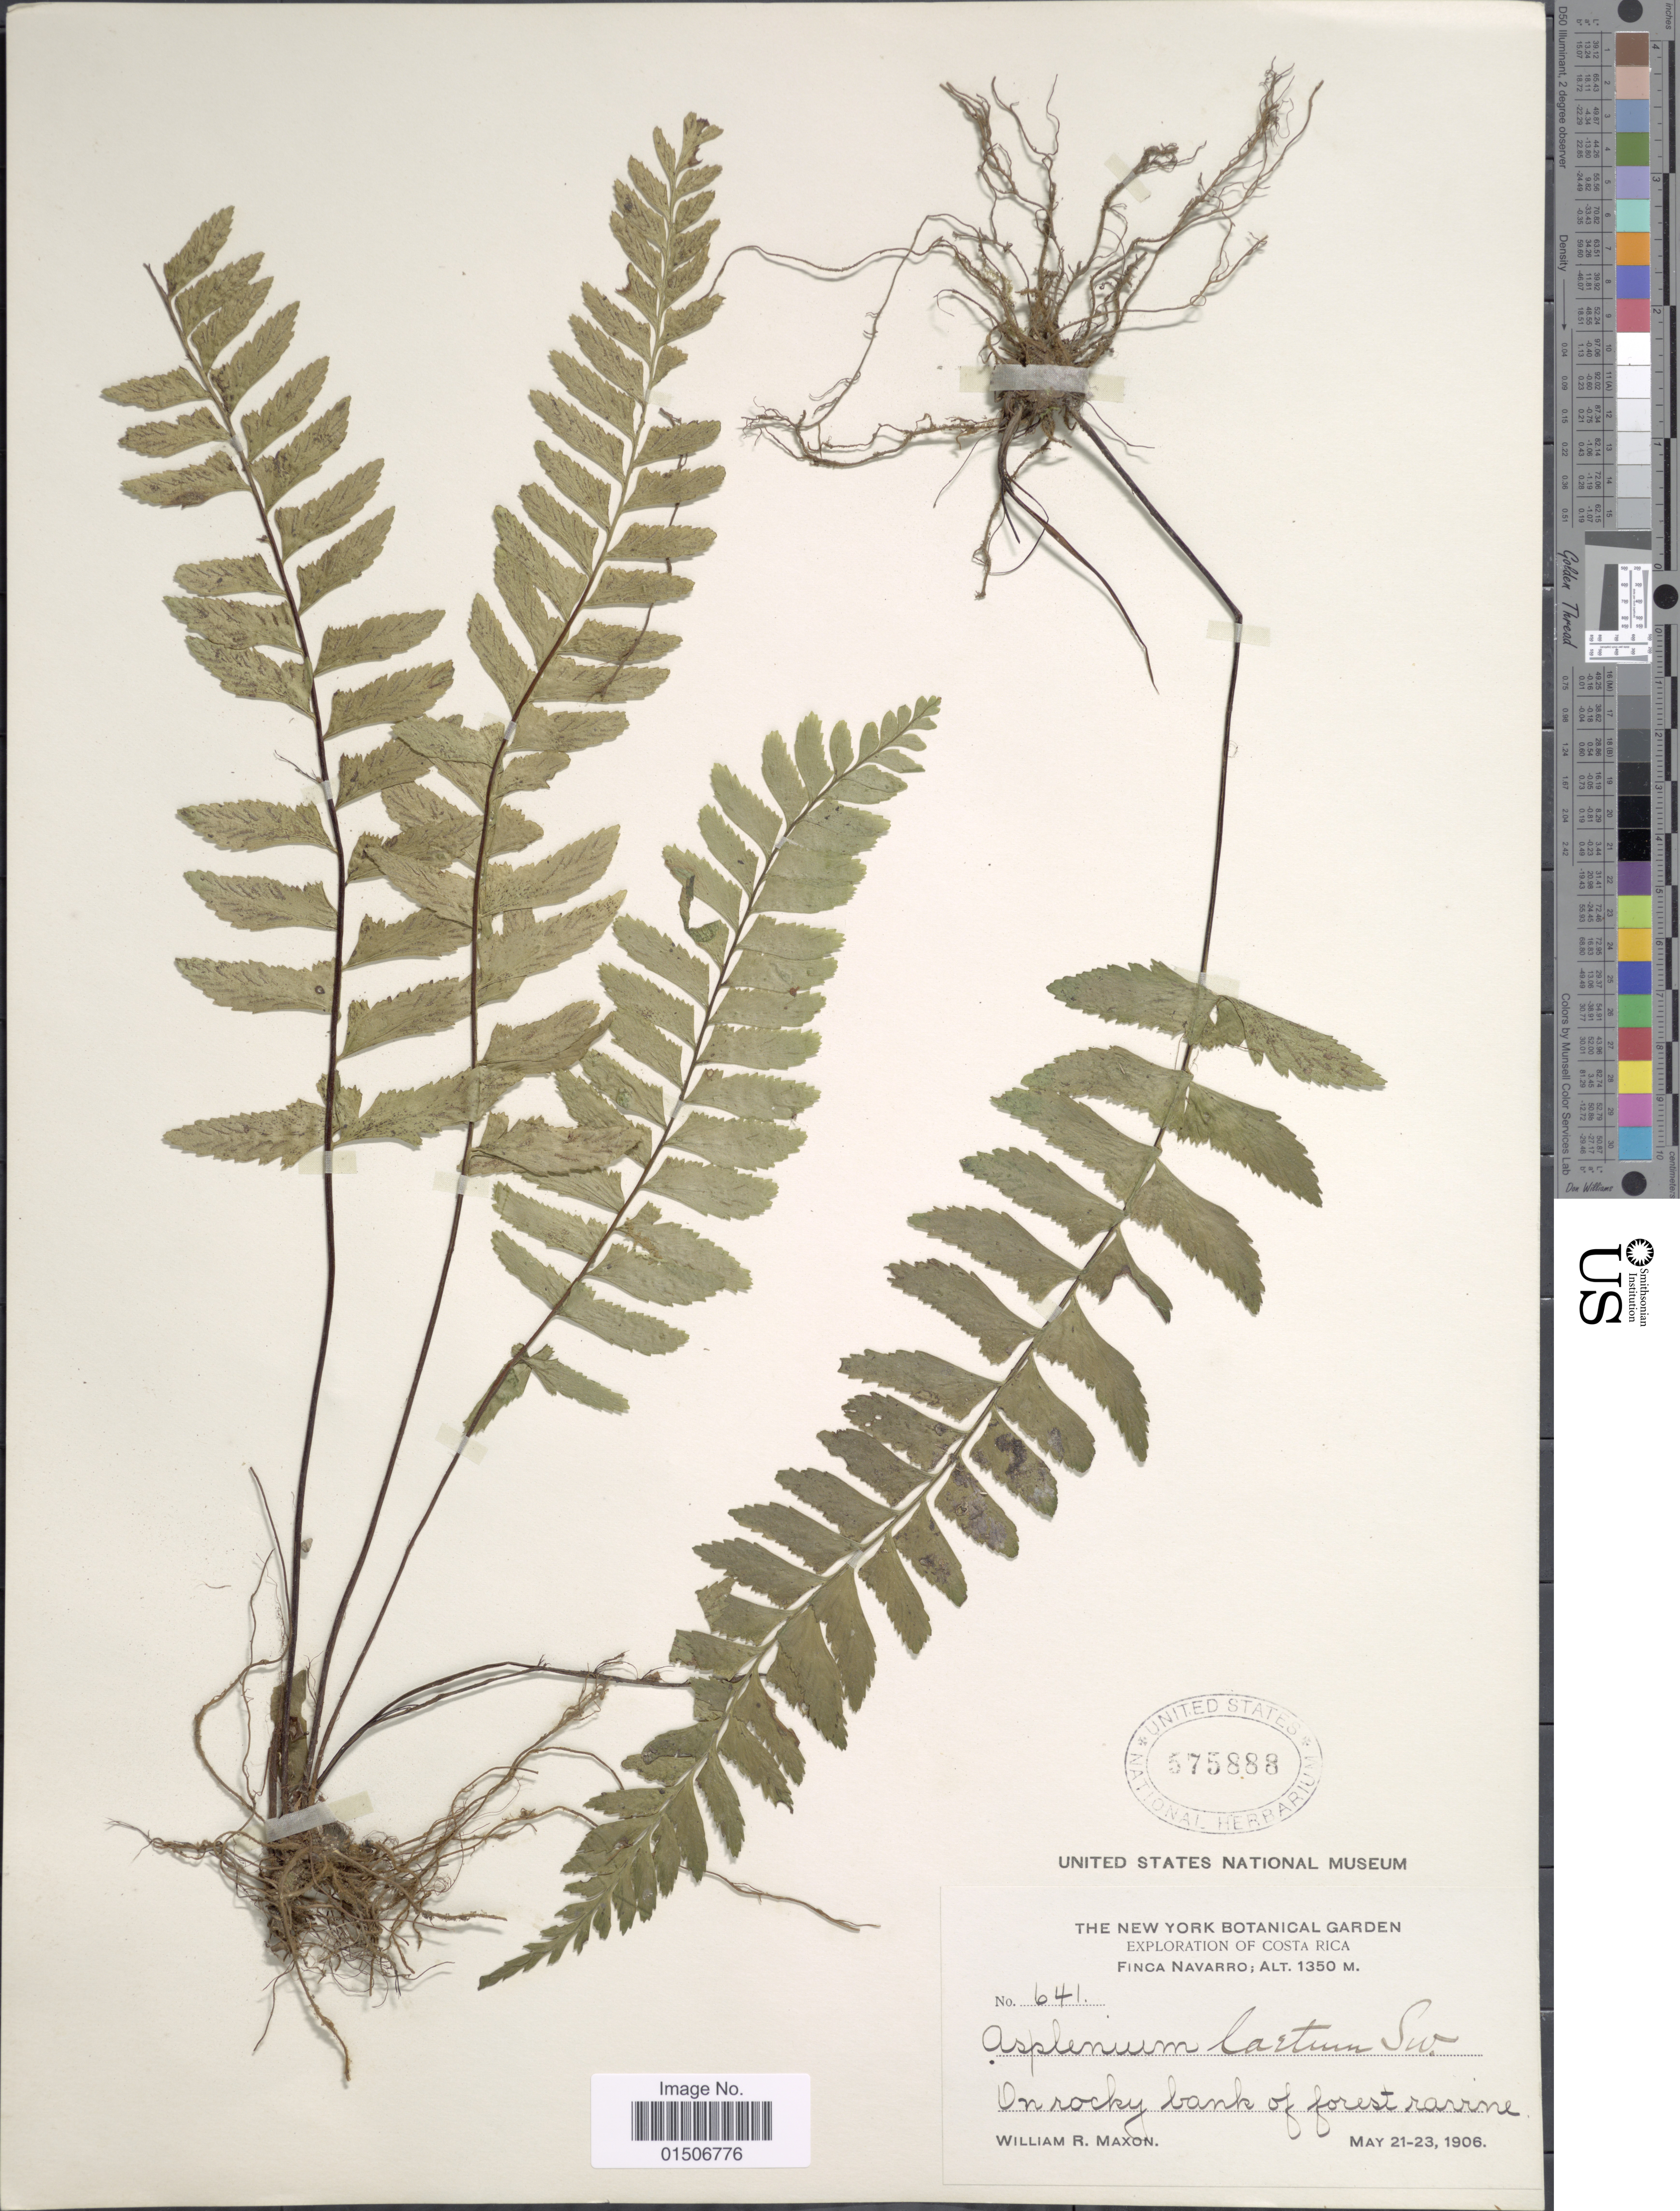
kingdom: Plantae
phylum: Tracheophyta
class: Polypodiopsida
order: Polypodiales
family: Aspleniaceae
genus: Asplenium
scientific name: Asplenium laetum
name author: Sw.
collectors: W. R. Maxon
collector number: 641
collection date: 1906-05-21/1906-05-23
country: Costa Rica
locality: Finca Navarro, On rocky bank of forest ravine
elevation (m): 1350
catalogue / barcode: US 575888